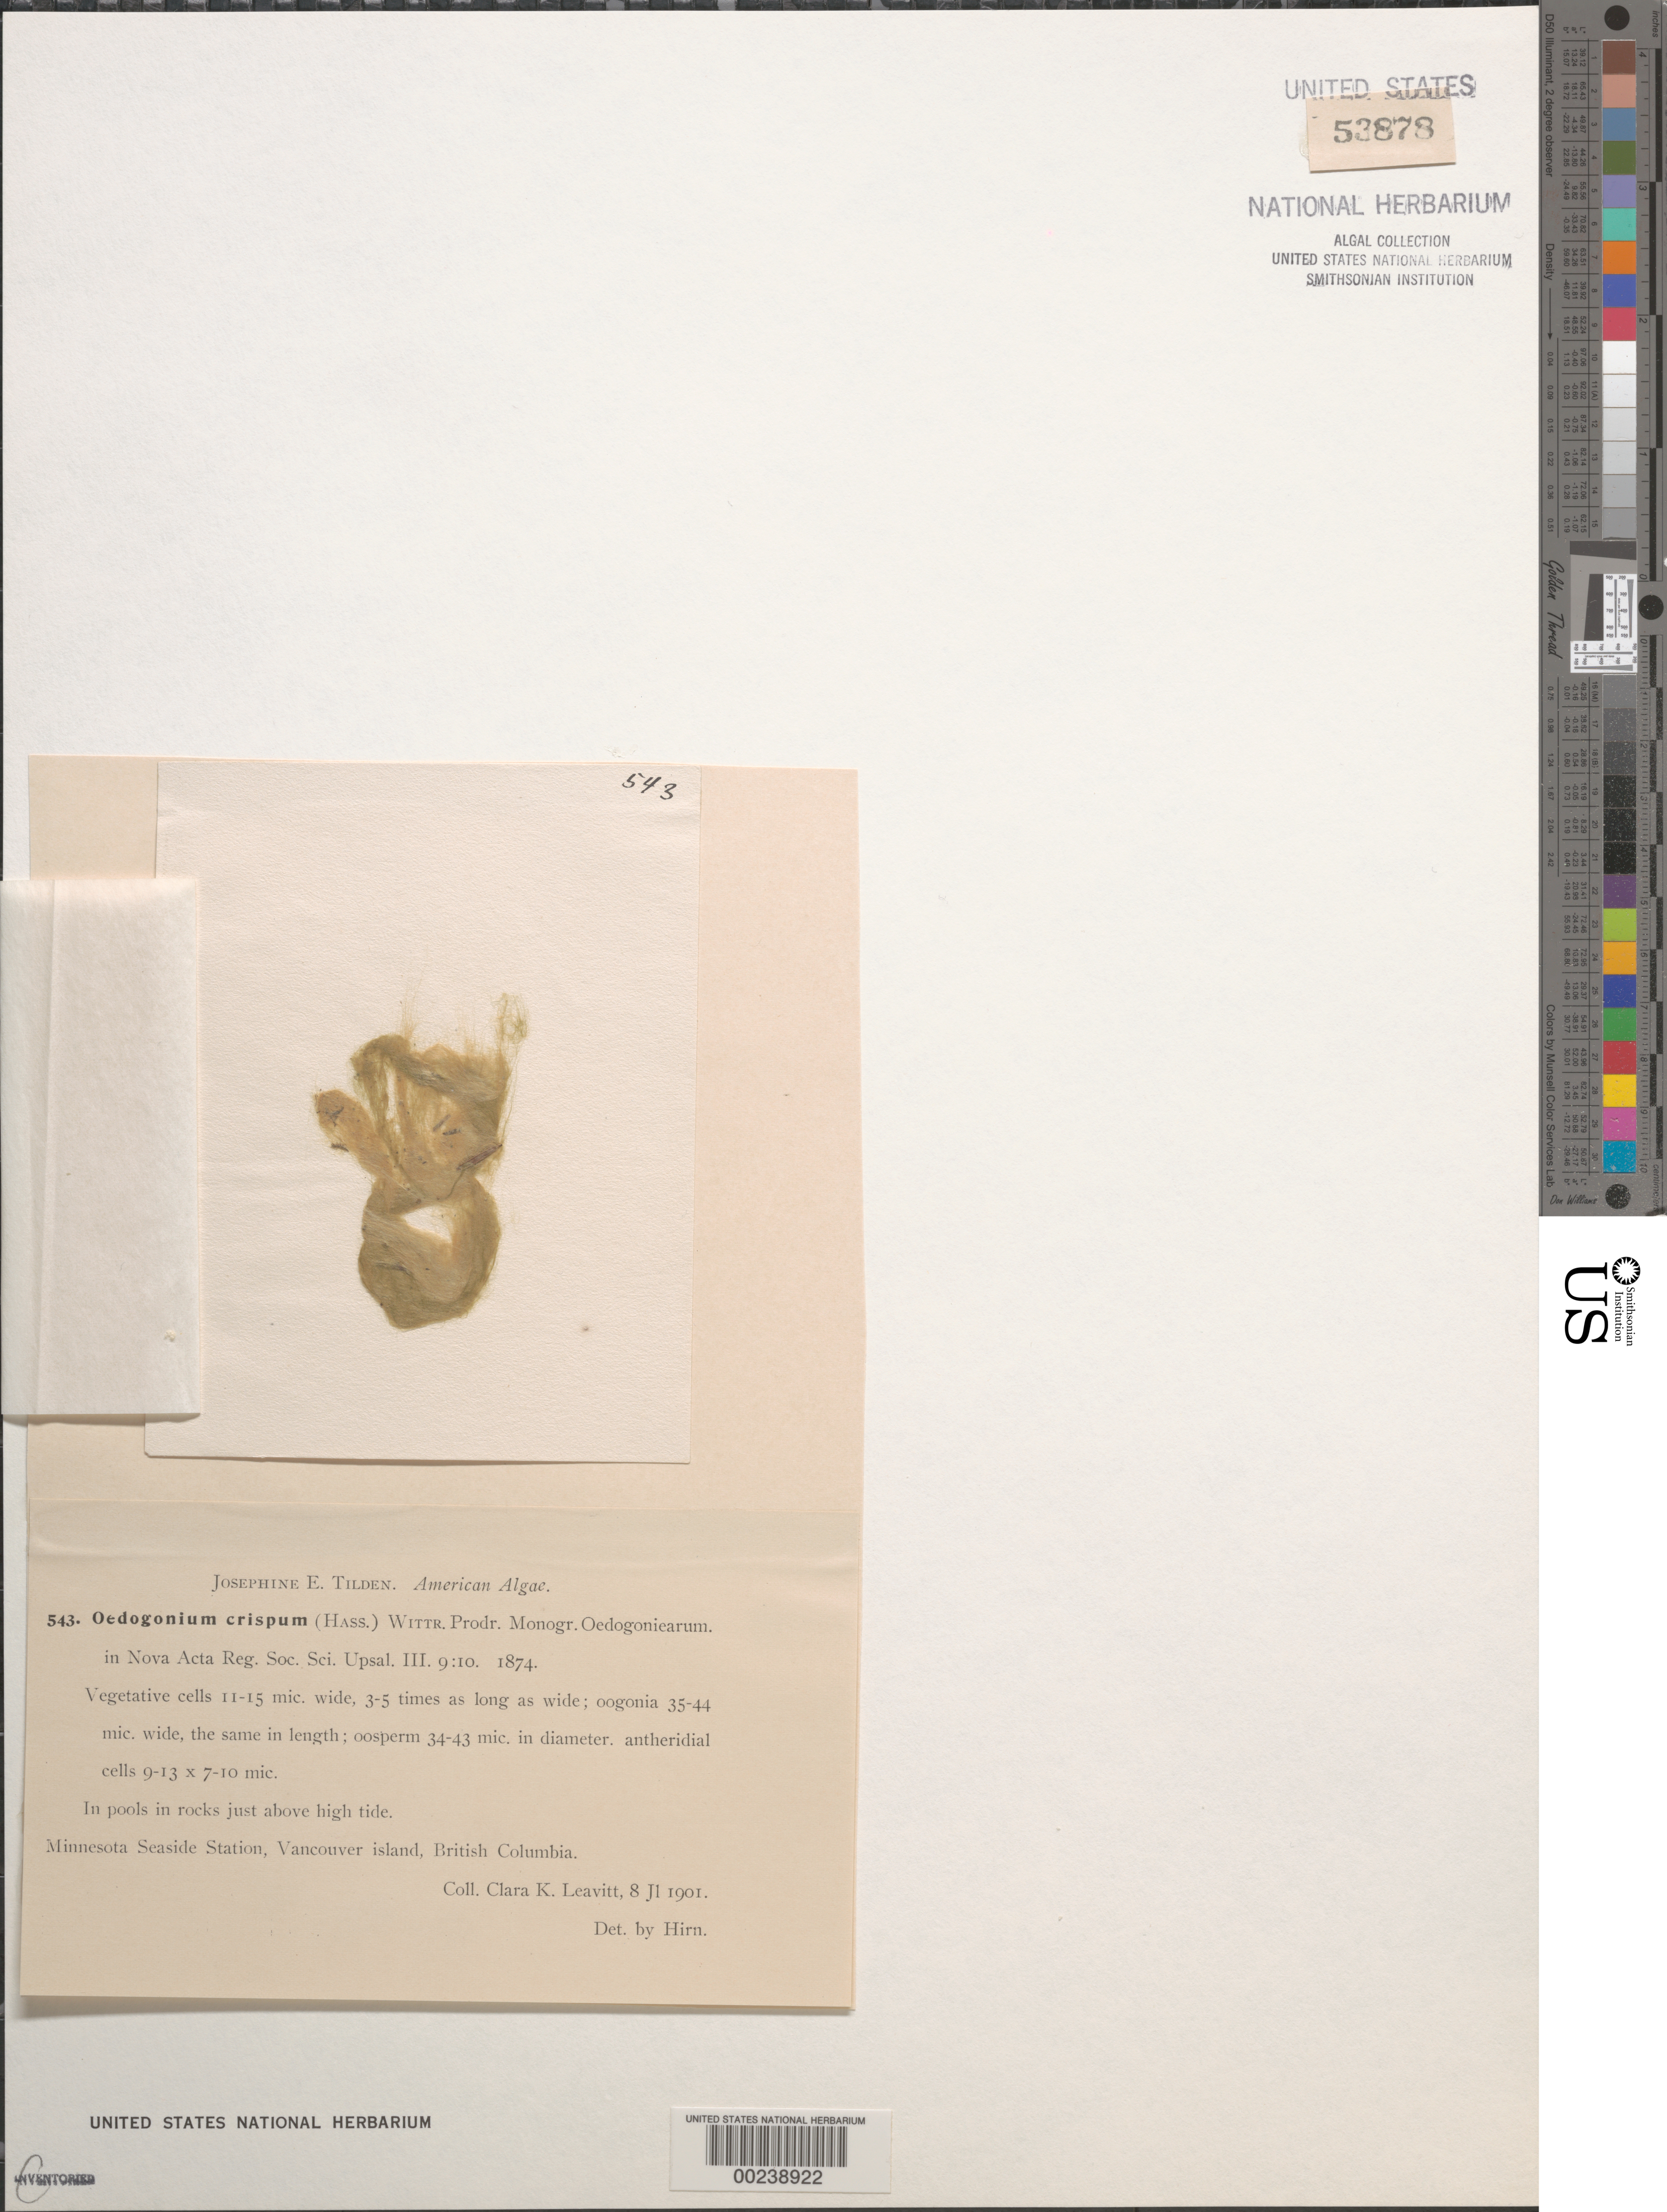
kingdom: Plantae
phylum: Chlorophyta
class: Chlorophyceae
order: Oedogoniales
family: Oedogoniaceae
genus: Oedogonium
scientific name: Oedogonium crispum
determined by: Hirn, K. E.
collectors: C. Leavitt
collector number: JET 543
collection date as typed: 08 Jul 1901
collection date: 1901-07-08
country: Canada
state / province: British Columbia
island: Vancouver Island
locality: Minnesota Seaside Station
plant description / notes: Tilden, American Algae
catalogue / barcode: US 53878